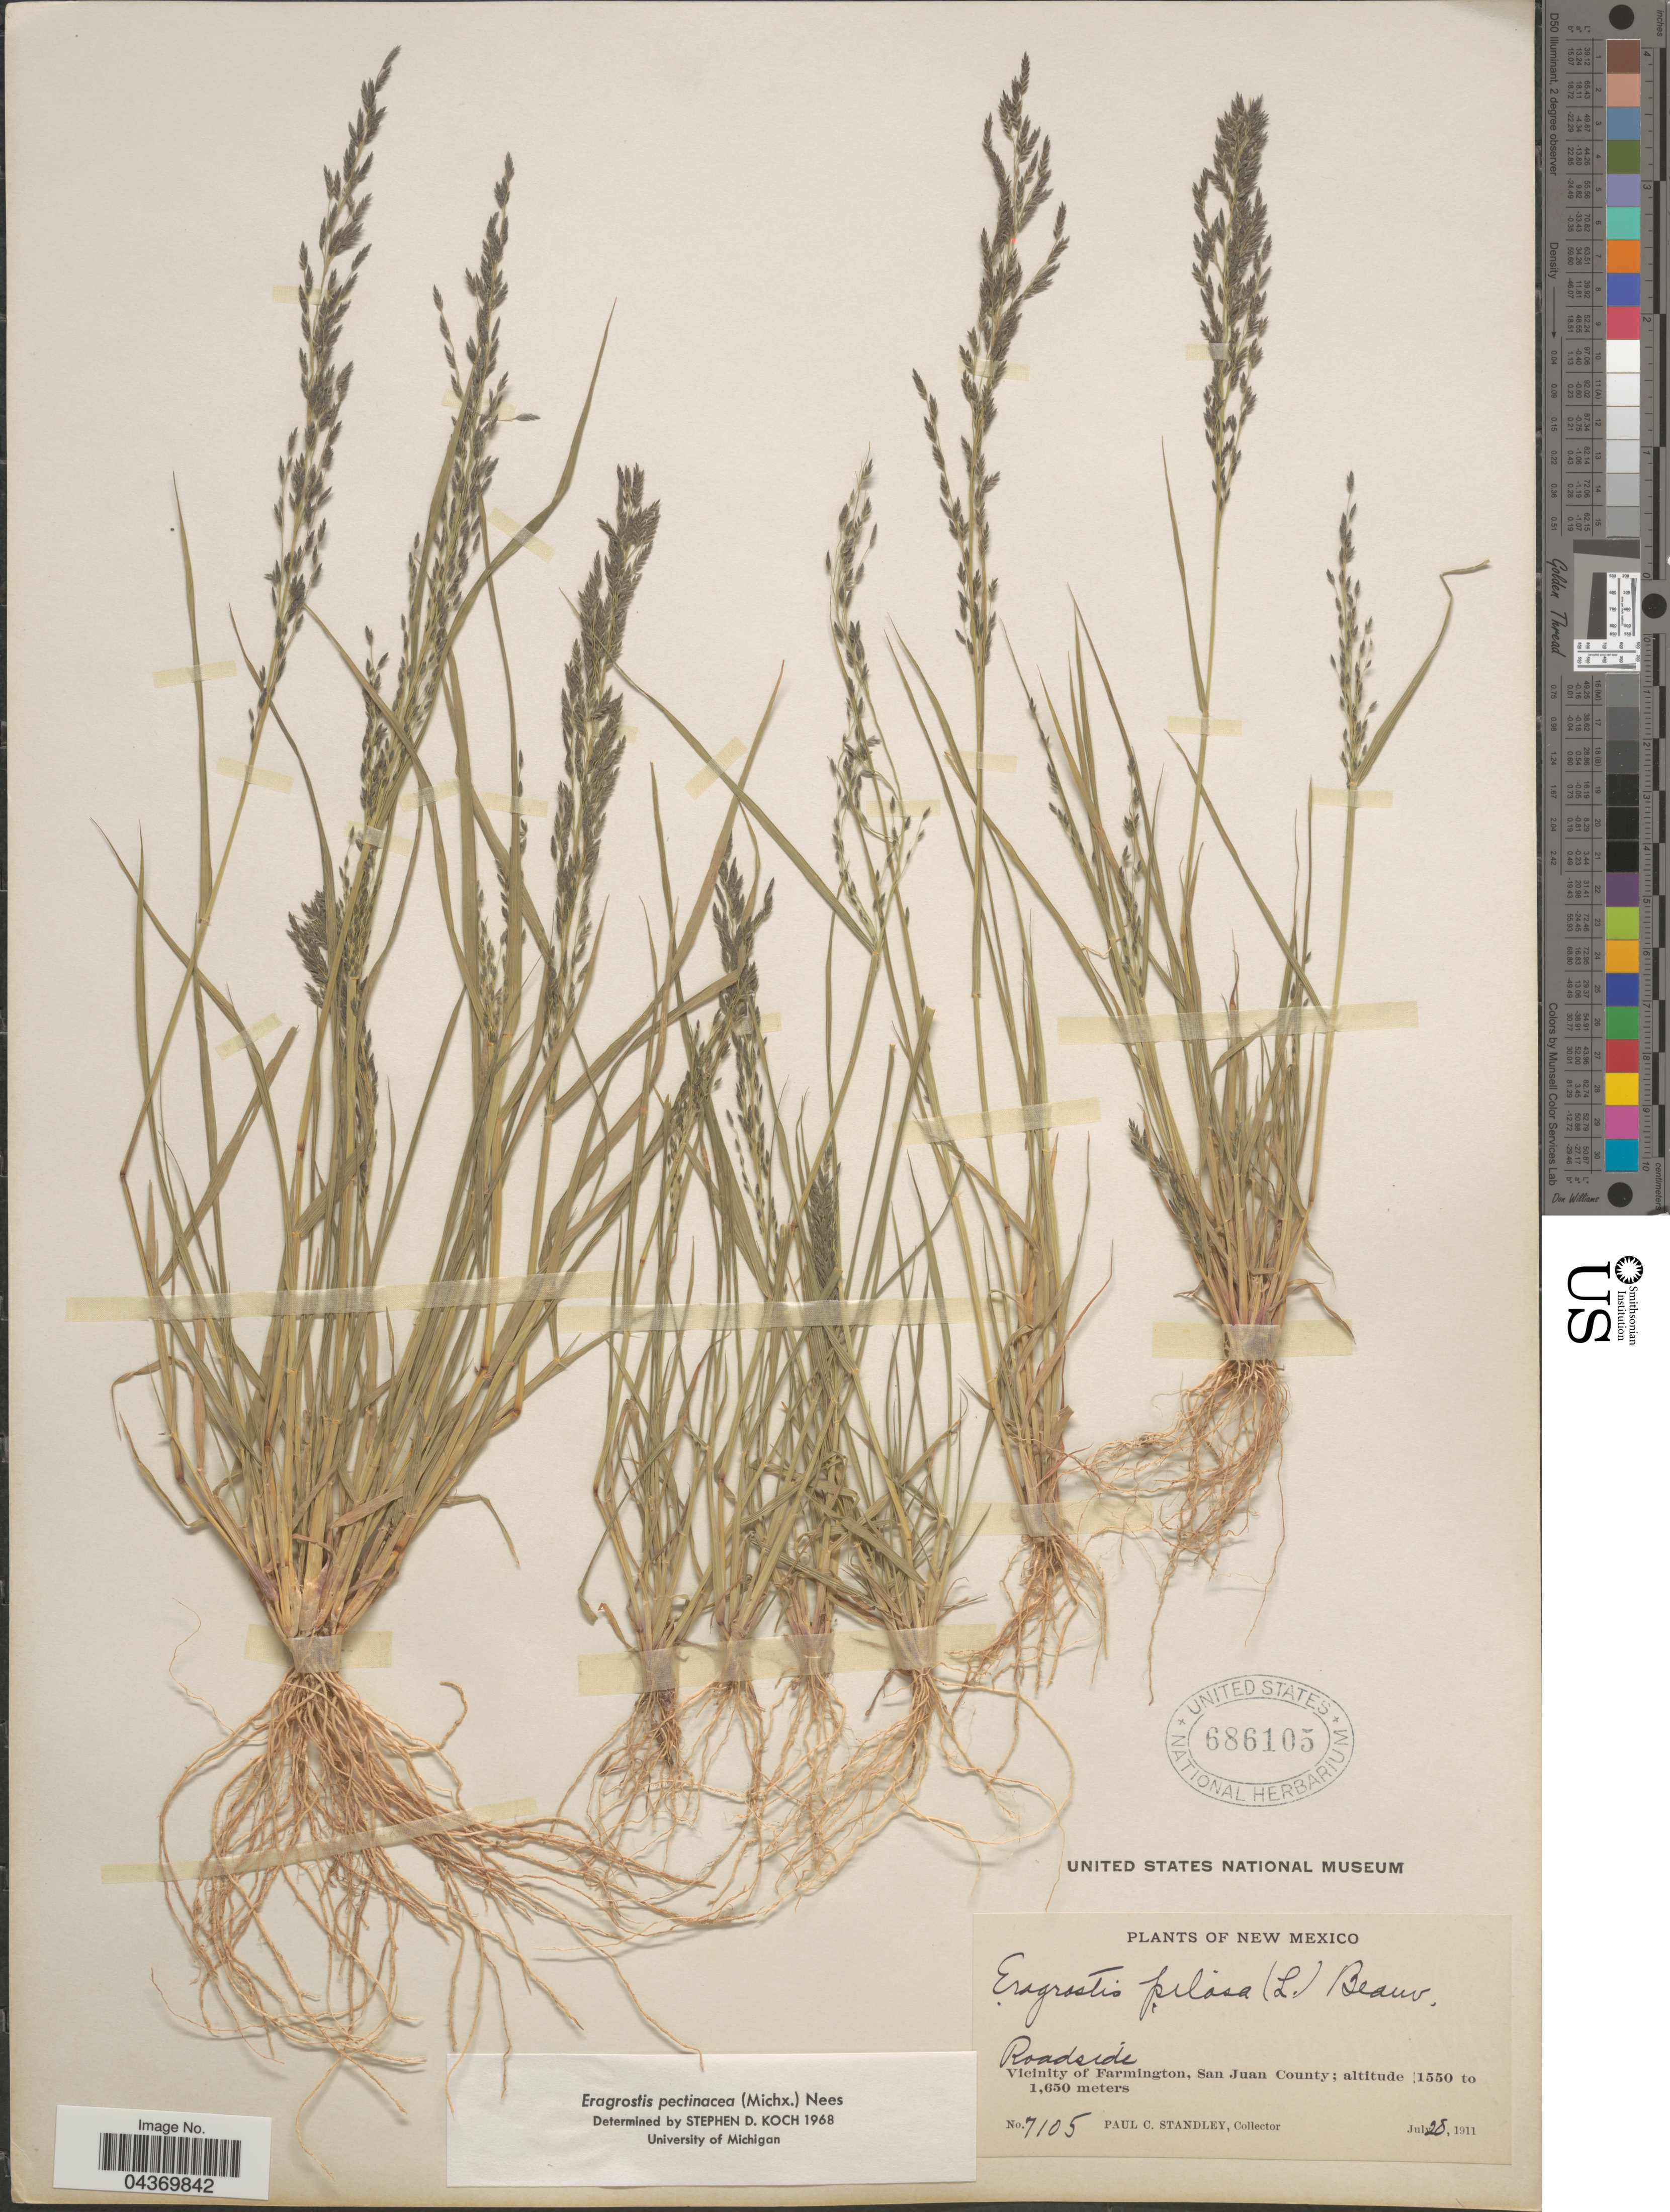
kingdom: Plantae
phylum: Tracheophyta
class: Liliopsida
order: Poales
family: Poaceae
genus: Eragrostis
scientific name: Eragrostis pectinacea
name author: (Michx.) Nees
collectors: P. C. Standley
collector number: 7105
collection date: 1911-07-28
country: United States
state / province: New Mexico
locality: Roadside. Vicinity of Farmington, San Juan County.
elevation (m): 1550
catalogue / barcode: US 686105